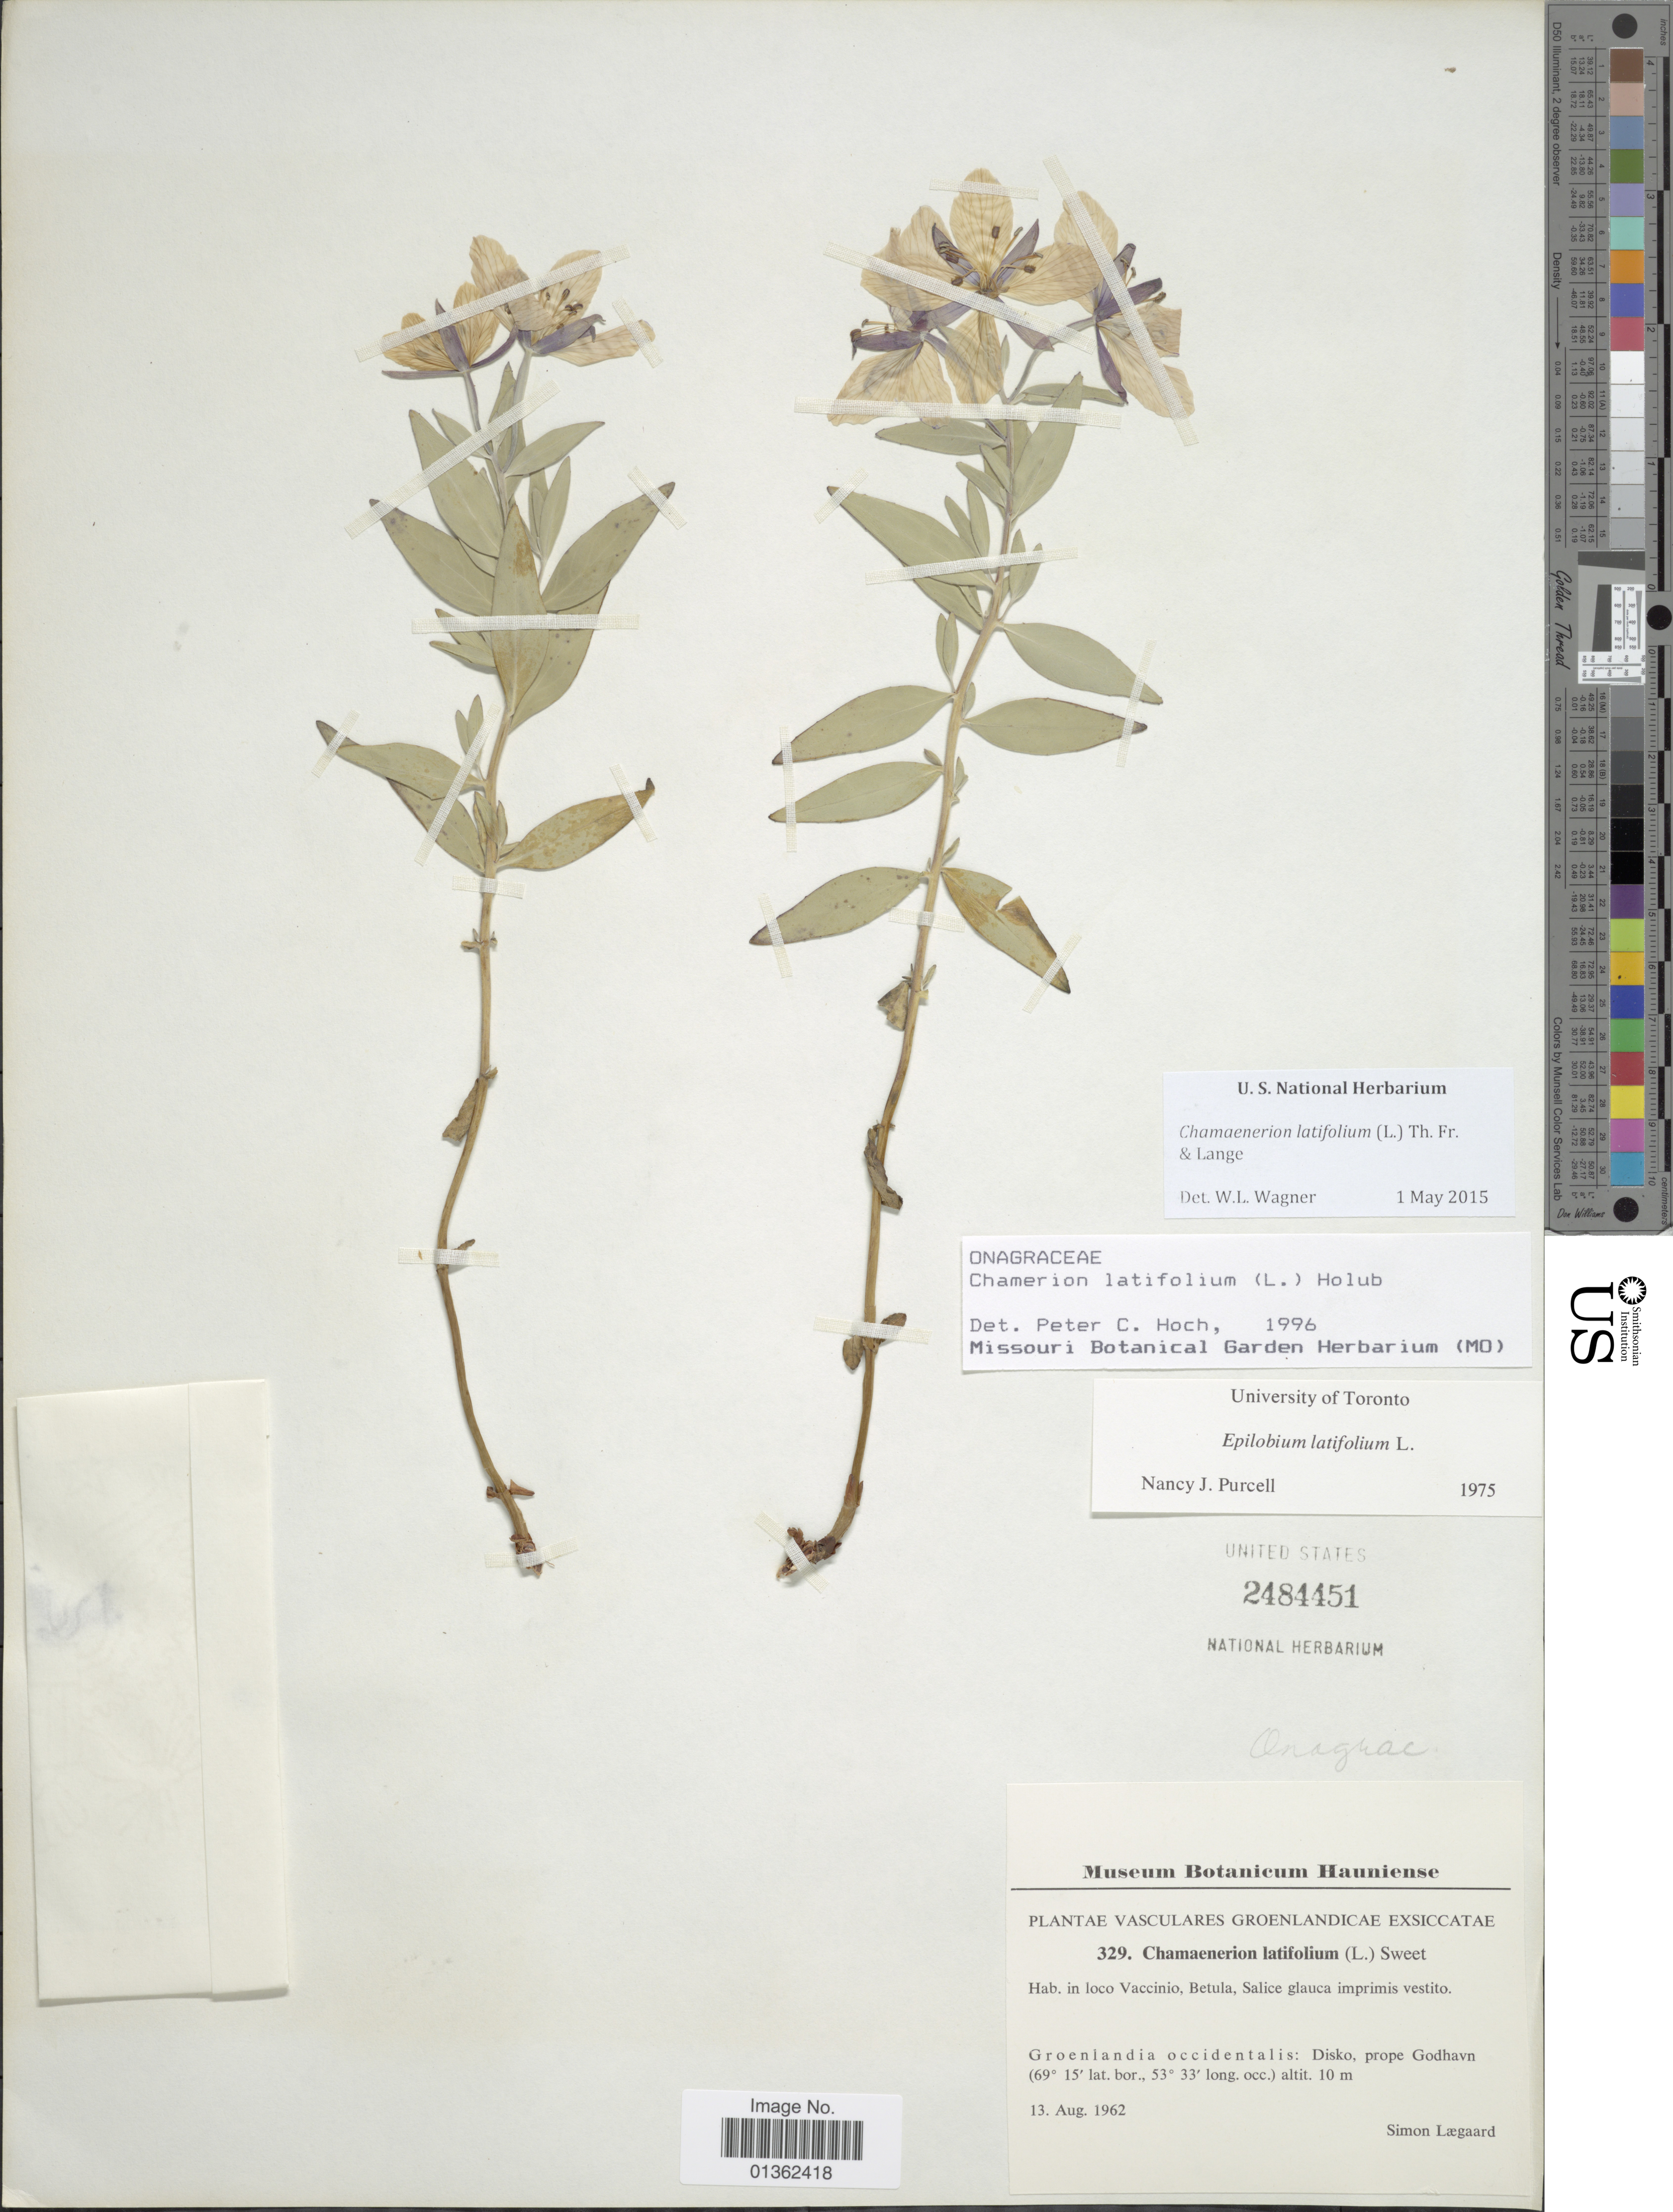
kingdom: Plantae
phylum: Tracheophyta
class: Magnoliopsida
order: Myrtales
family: Onagraceae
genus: Chamaenerion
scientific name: Chamaenerion latifolium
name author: (L.) Th. Fr. & Lange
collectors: S. Lægaard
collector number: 329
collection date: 1962-08-13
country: Greenland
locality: Groenlandia occidentalis: Disko, prope Godhavn.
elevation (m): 10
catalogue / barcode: US 2484451